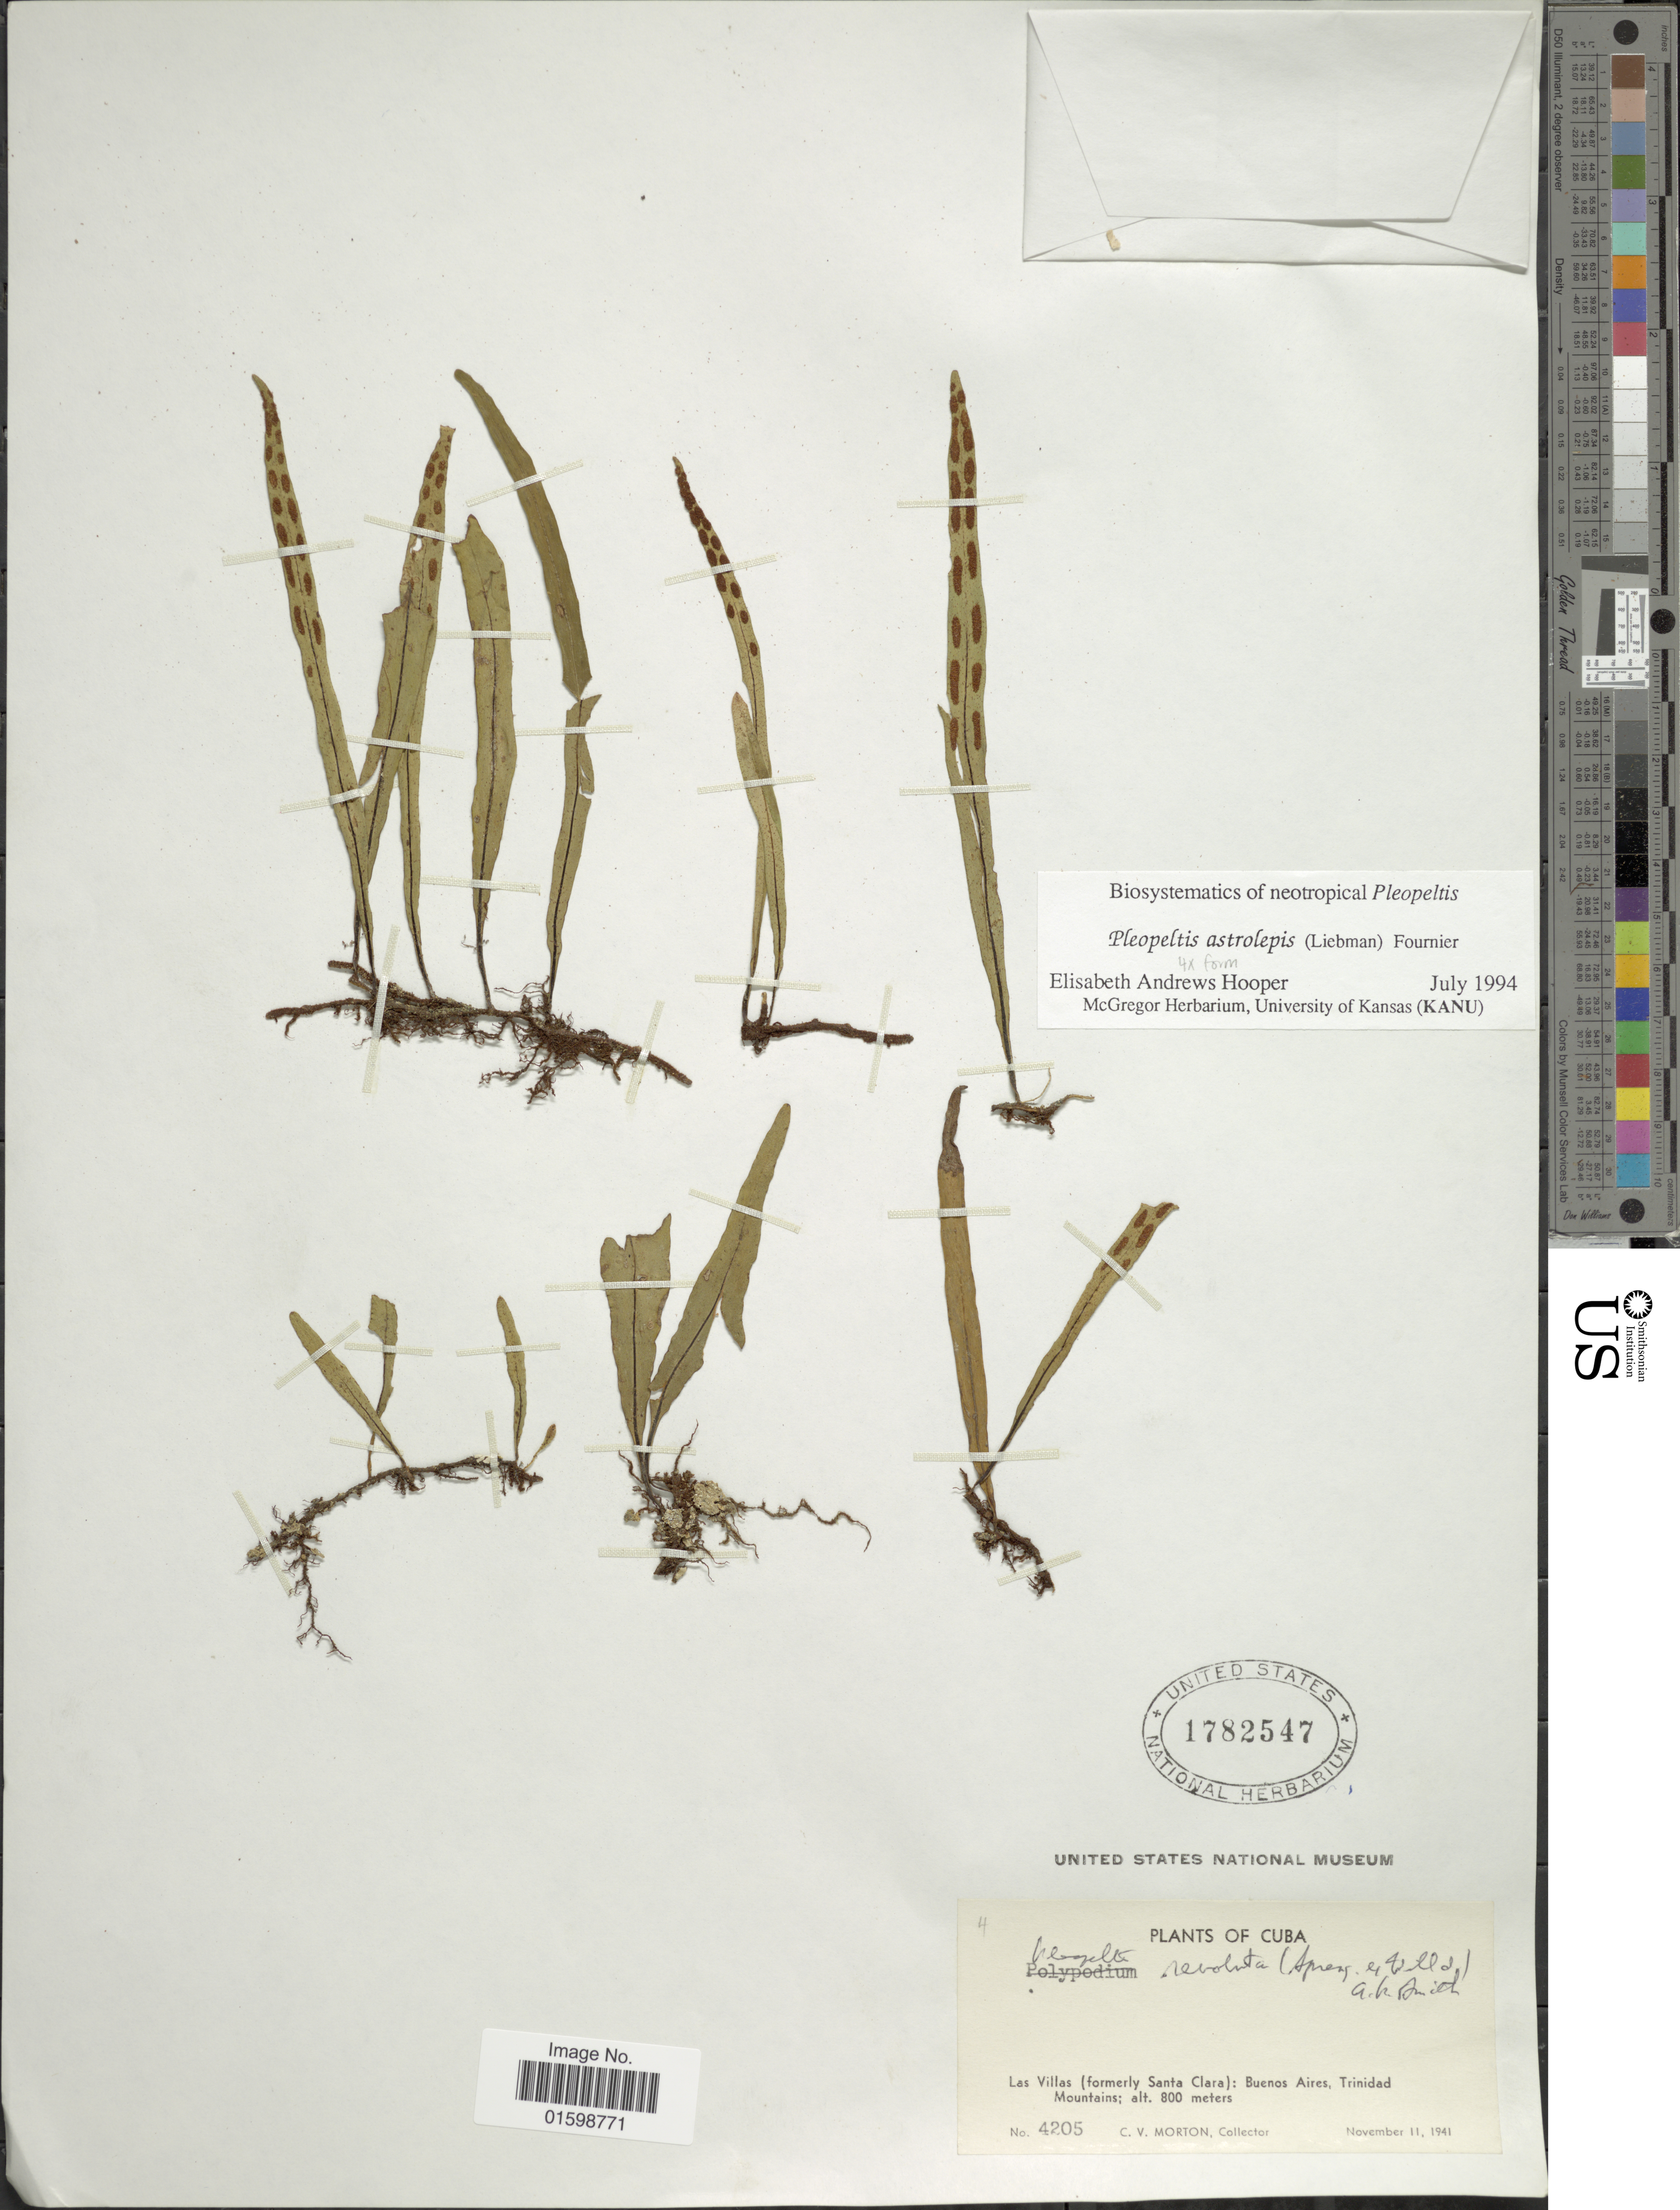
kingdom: Plantae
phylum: Tracheophyta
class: Polypodiopsida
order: Polypodiales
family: Polypodiaceae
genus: Pleopeltis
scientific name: Pleopeltis astrolepis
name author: (Liebm.) E. Fourn.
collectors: C. V. Morton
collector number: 4205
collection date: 1941-11-11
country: Cuba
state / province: Las Villas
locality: Las Villas (formerly Santa Clara): Buenos Aires, Trinidad Mountanins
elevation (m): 800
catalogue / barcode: US 1782547